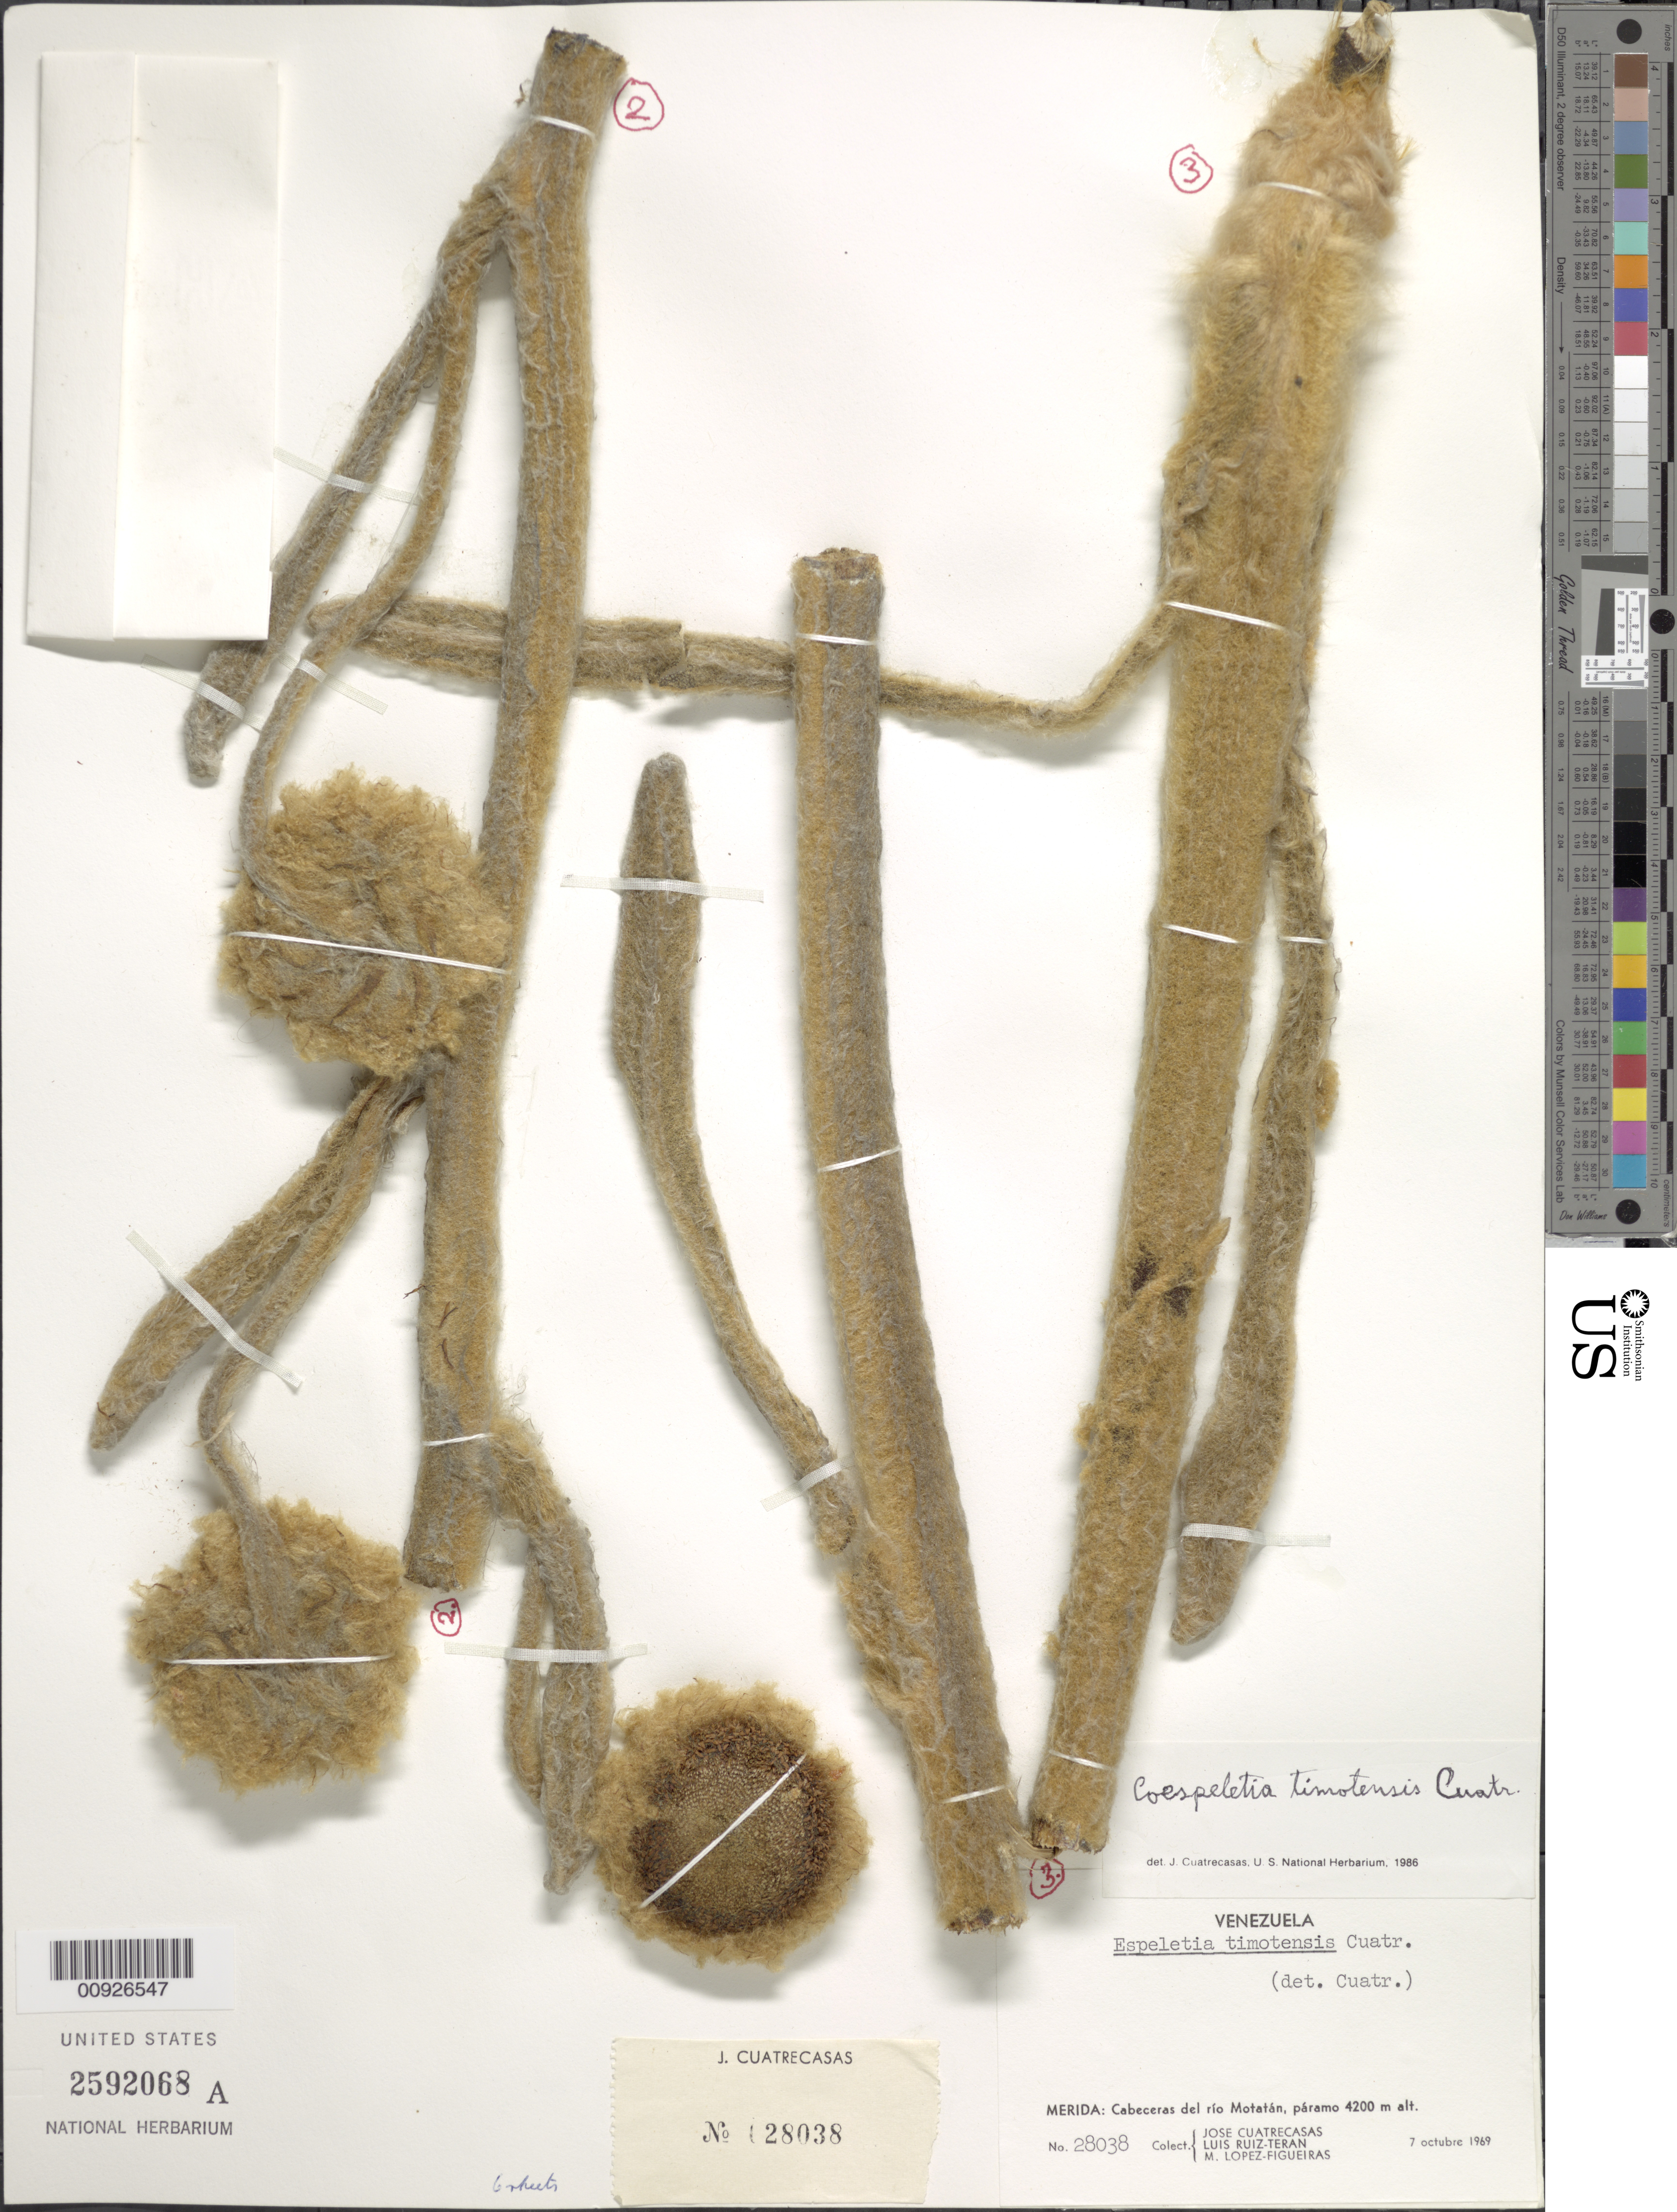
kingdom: Plantae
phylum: Tracheophyta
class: Magnoliopsida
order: Asterales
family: Asteraceae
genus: Coespeletia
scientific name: Coespeletia timotensis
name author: (Cuatrec.) Cuatrec.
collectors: J. Cuatrecasas, L. E. Ruíz-Terán & M. López Figueiras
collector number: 28038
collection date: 1969-10-07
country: Venezuela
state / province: Mérida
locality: Cabeceras del Río Motatán, páramo.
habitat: Páramo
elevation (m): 4200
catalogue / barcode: US 2592068A